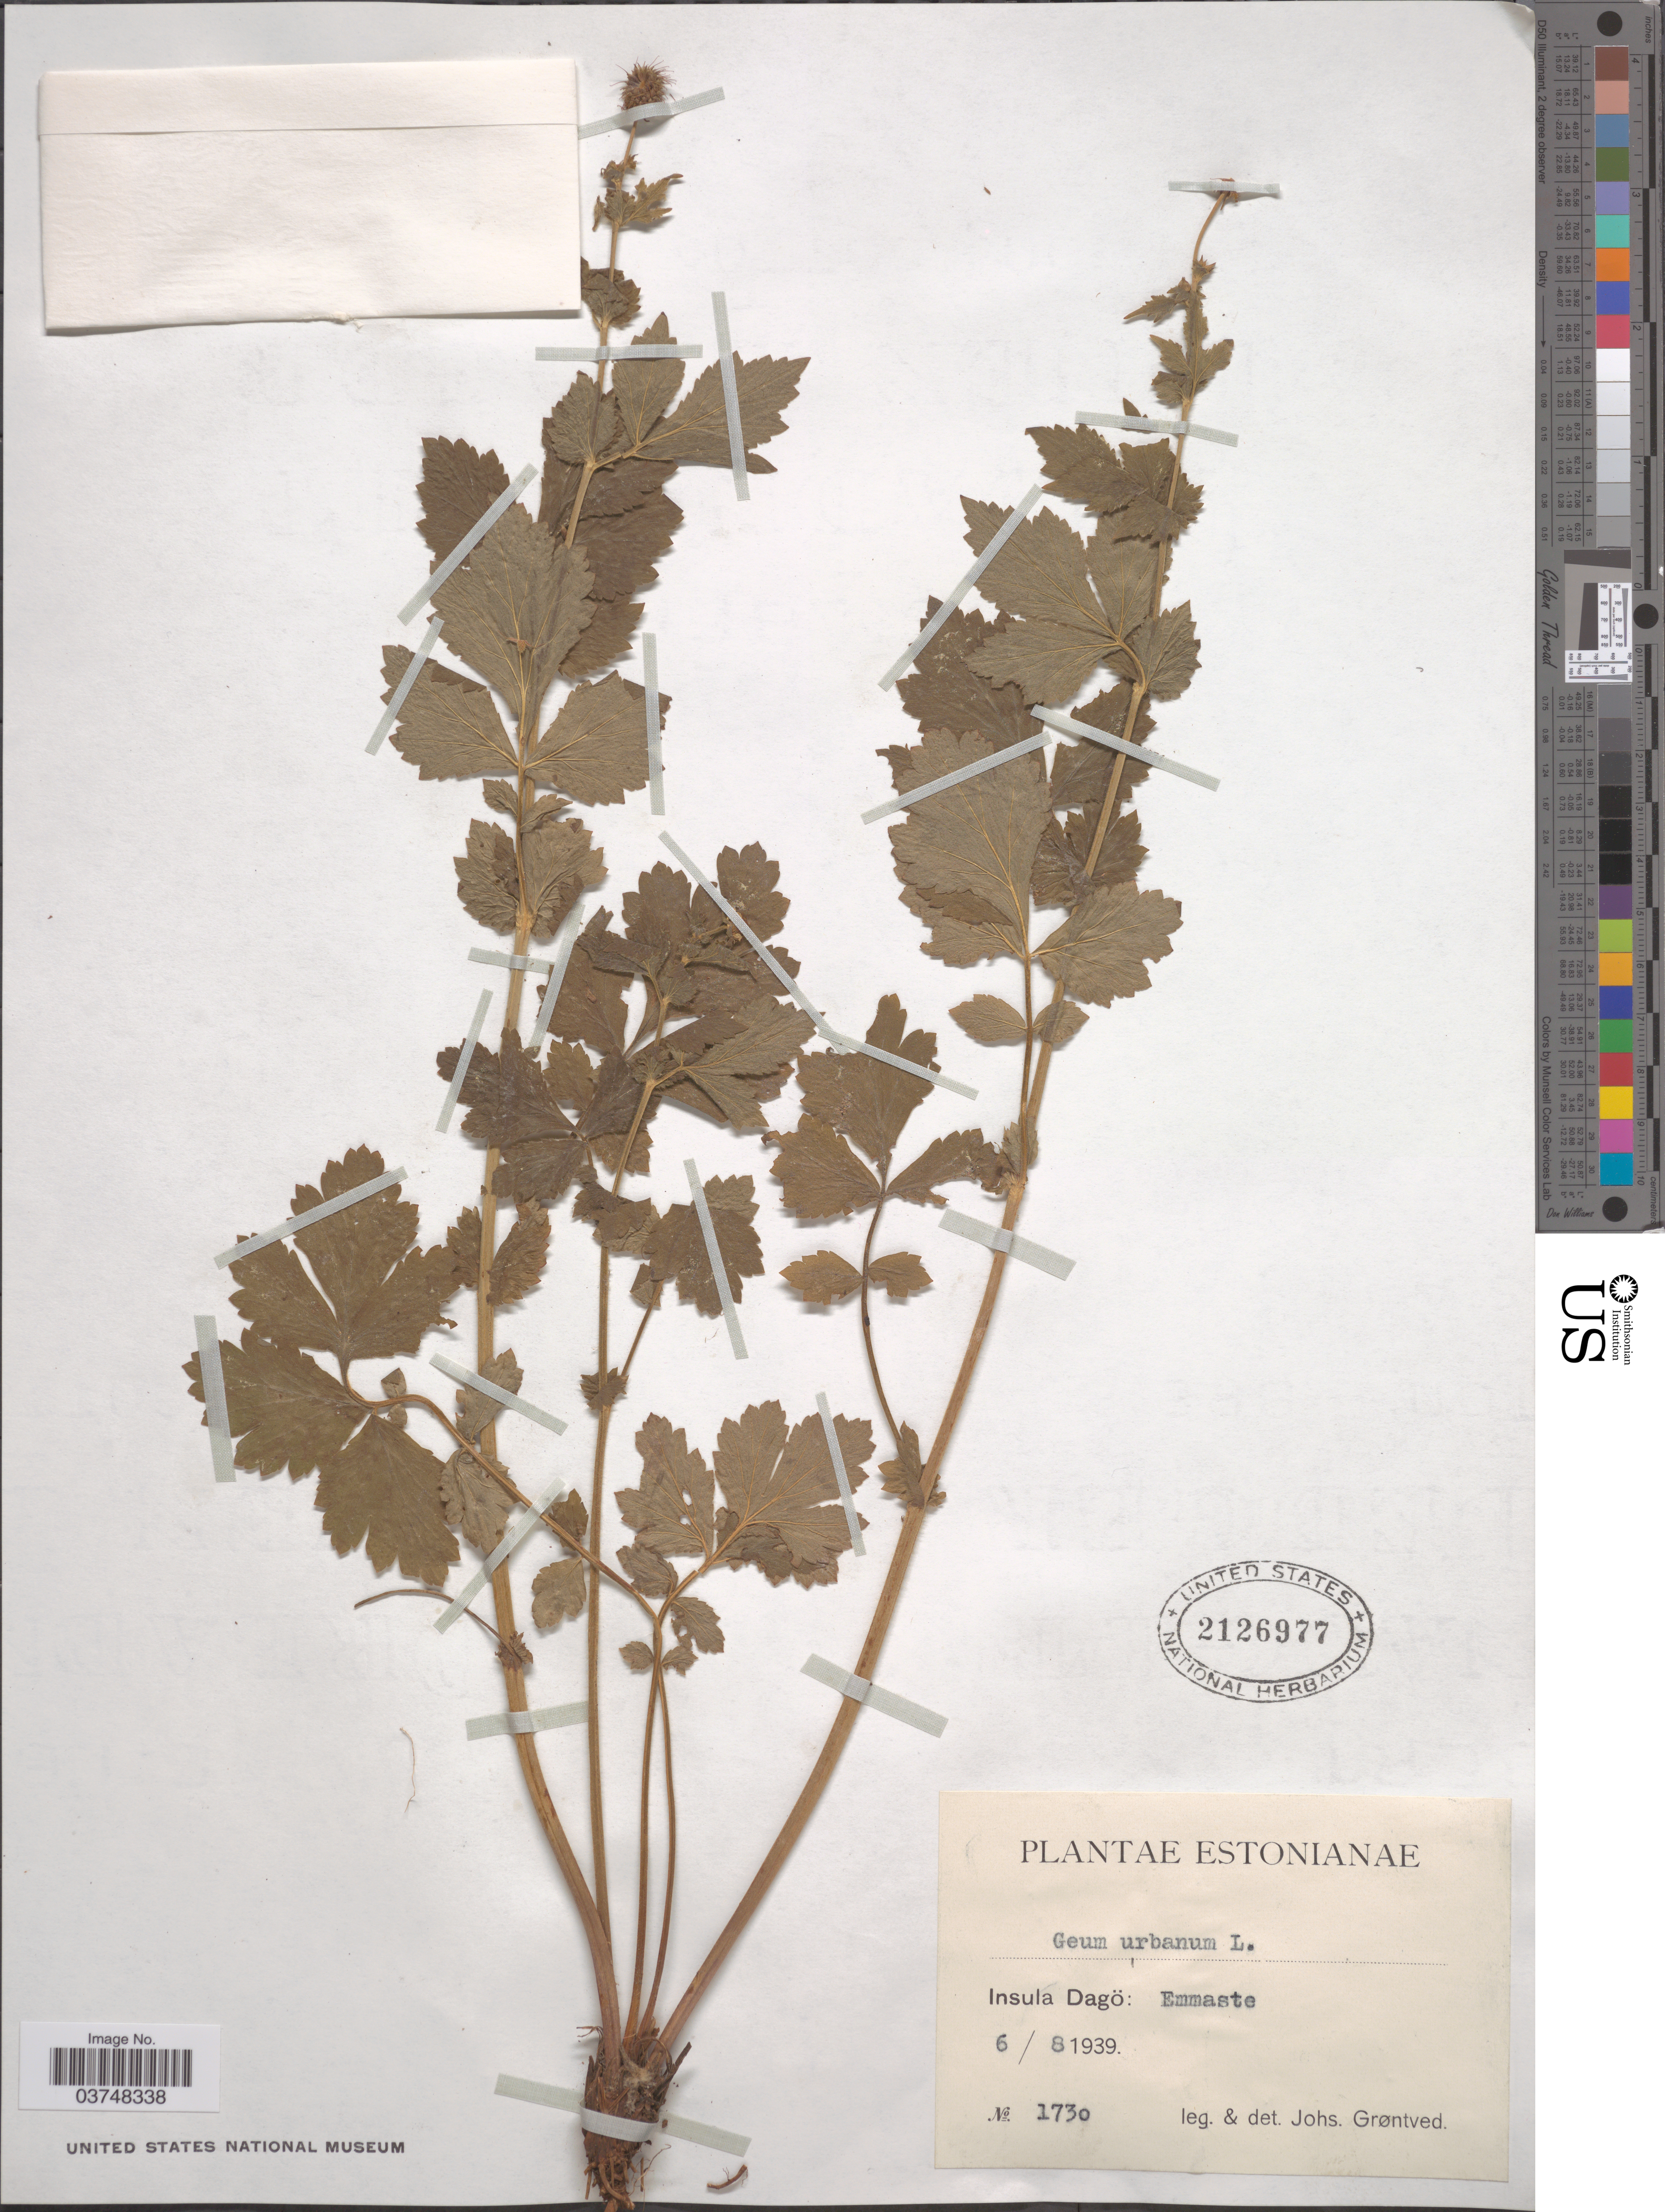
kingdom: Plantae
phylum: Tracheophyta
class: Magnoliopsida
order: Rosales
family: Rosaceae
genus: Geum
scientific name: Geum rivale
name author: L.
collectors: J. Grøntved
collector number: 1730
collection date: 1939-08-06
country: Estonia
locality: Insula Dagö: Emmaste.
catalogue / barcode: US 2126977